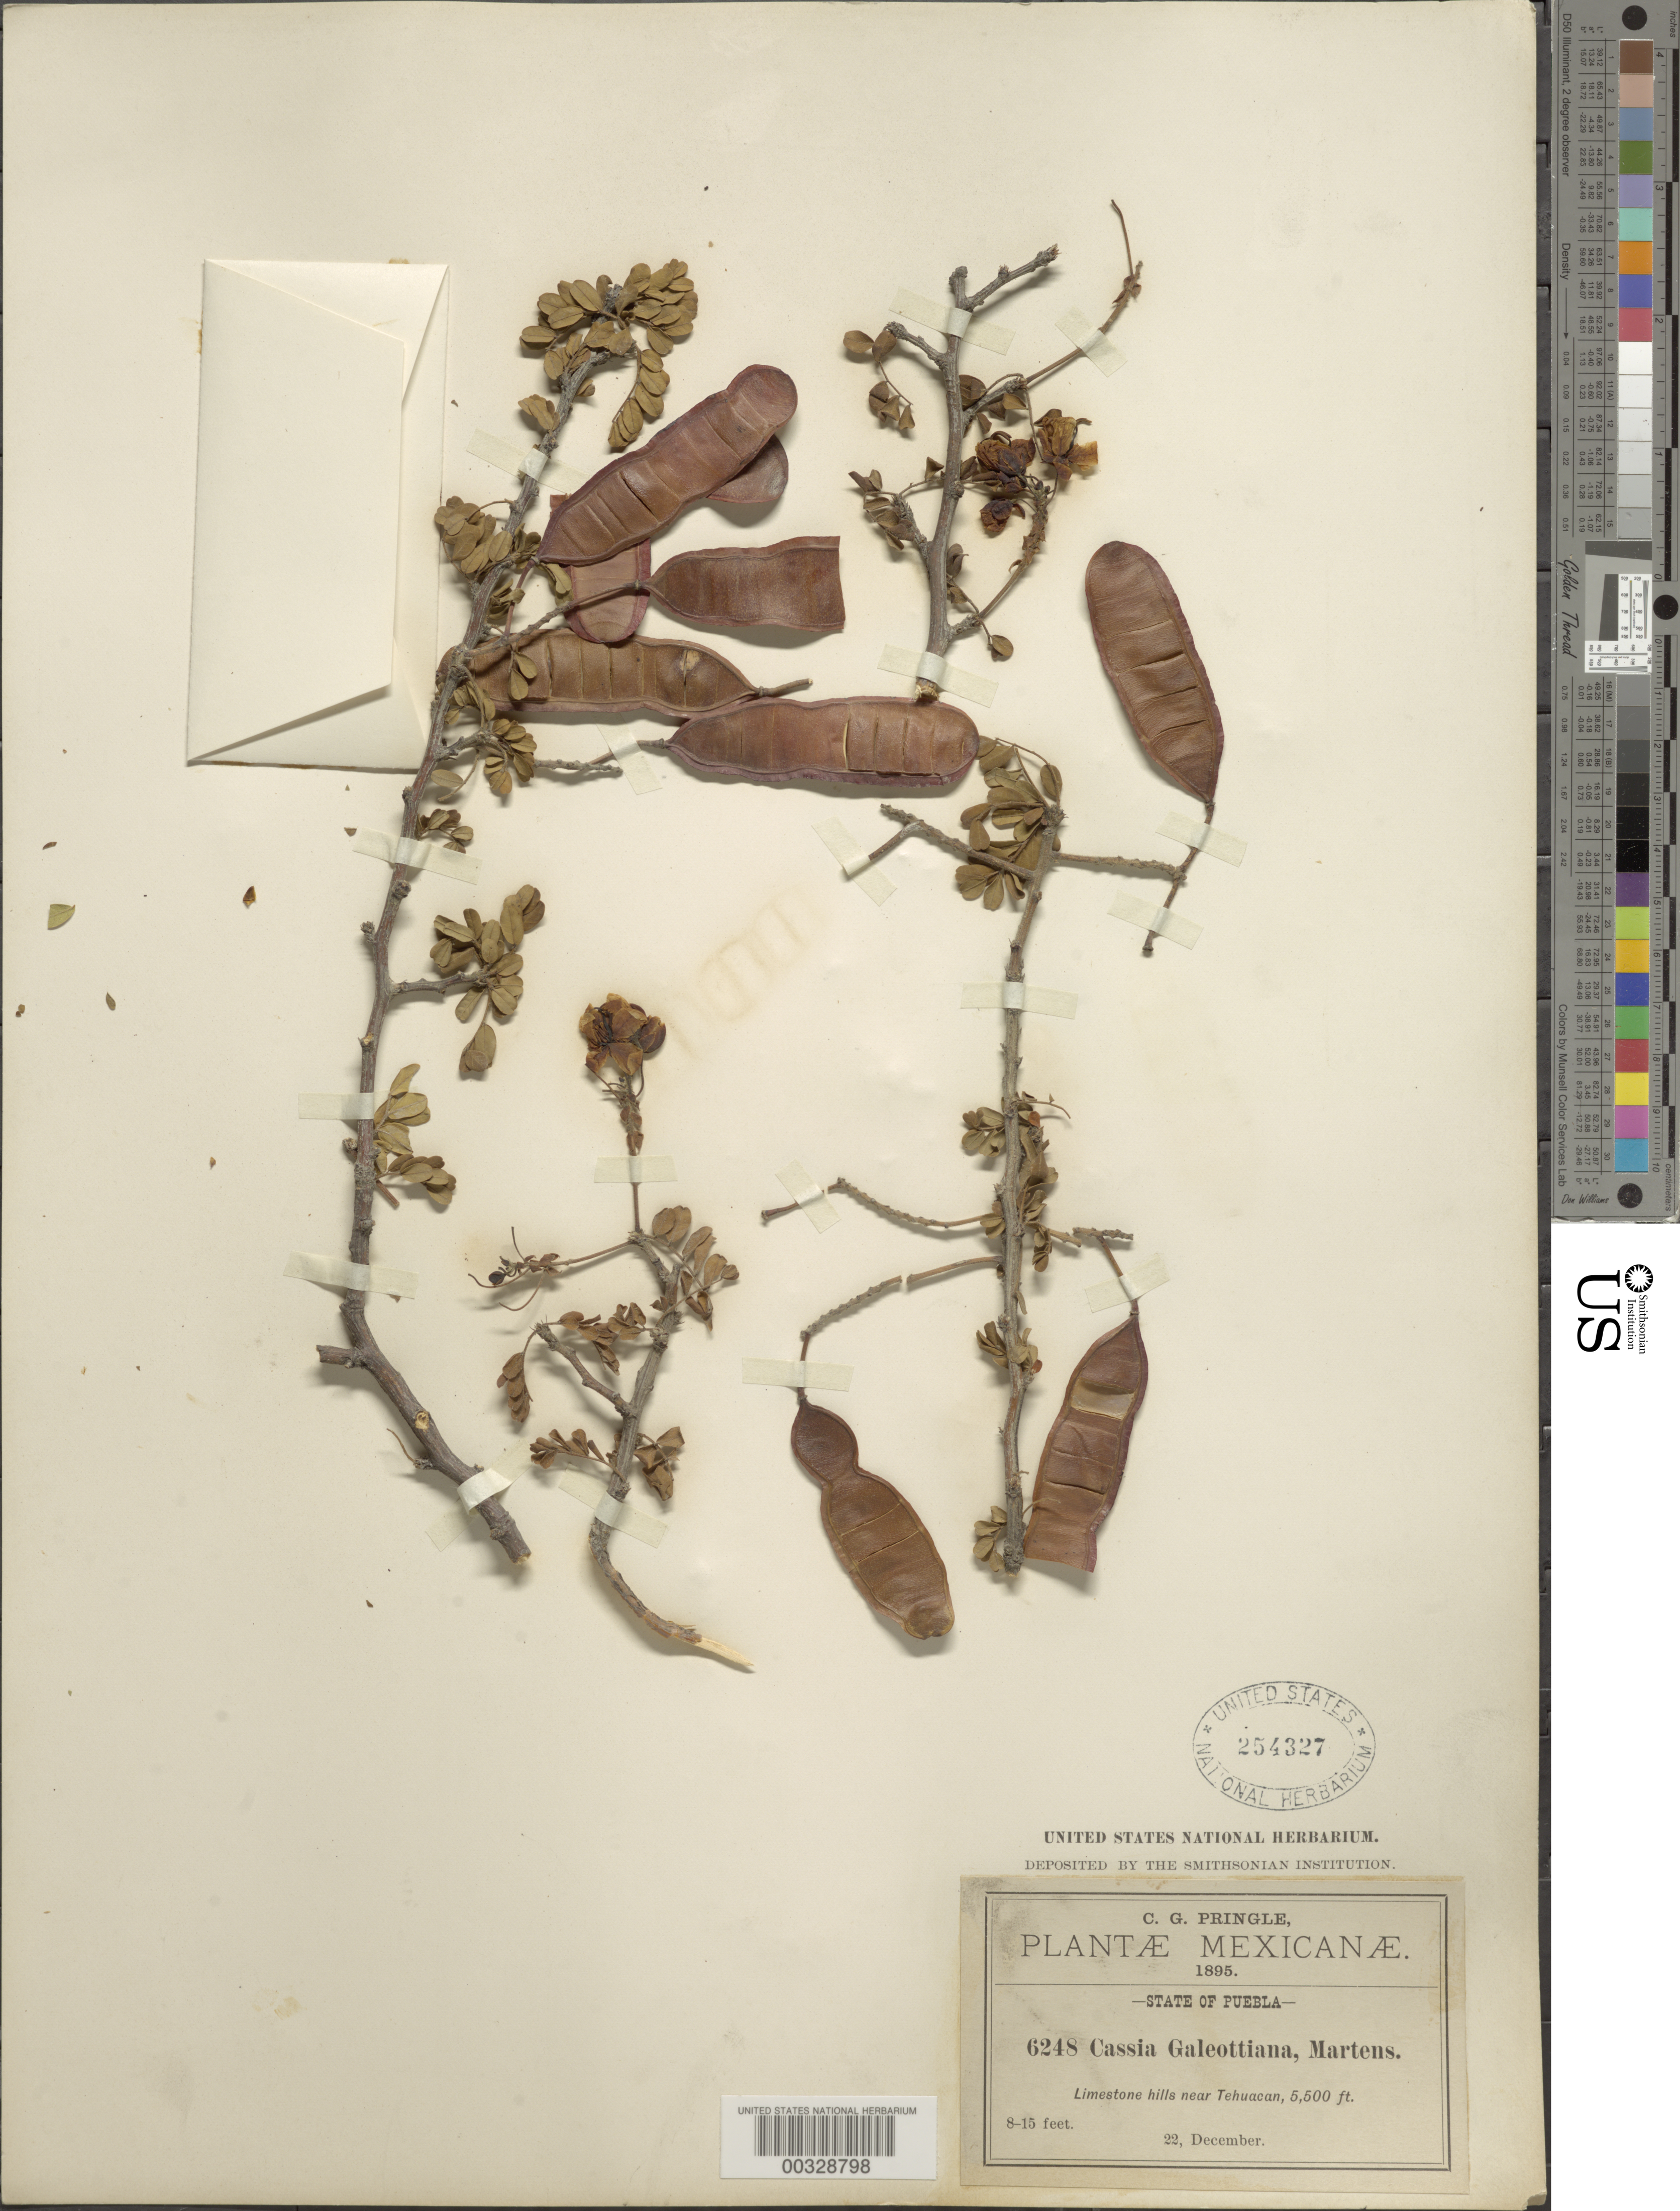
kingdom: Plantae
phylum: Tracheophyta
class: Magnoliopsida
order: Fabales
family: Fabaceae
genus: Senna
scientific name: Senna galeottiana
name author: (M. Martens) H.S. Irwin & Barneby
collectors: C. G. Pringle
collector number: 6248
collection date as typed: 22 Dec 1895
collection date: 1895-12-22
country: Mexico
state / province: Puebla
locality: Near Tehuacan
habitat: Limestone hills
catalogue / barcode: US 254327